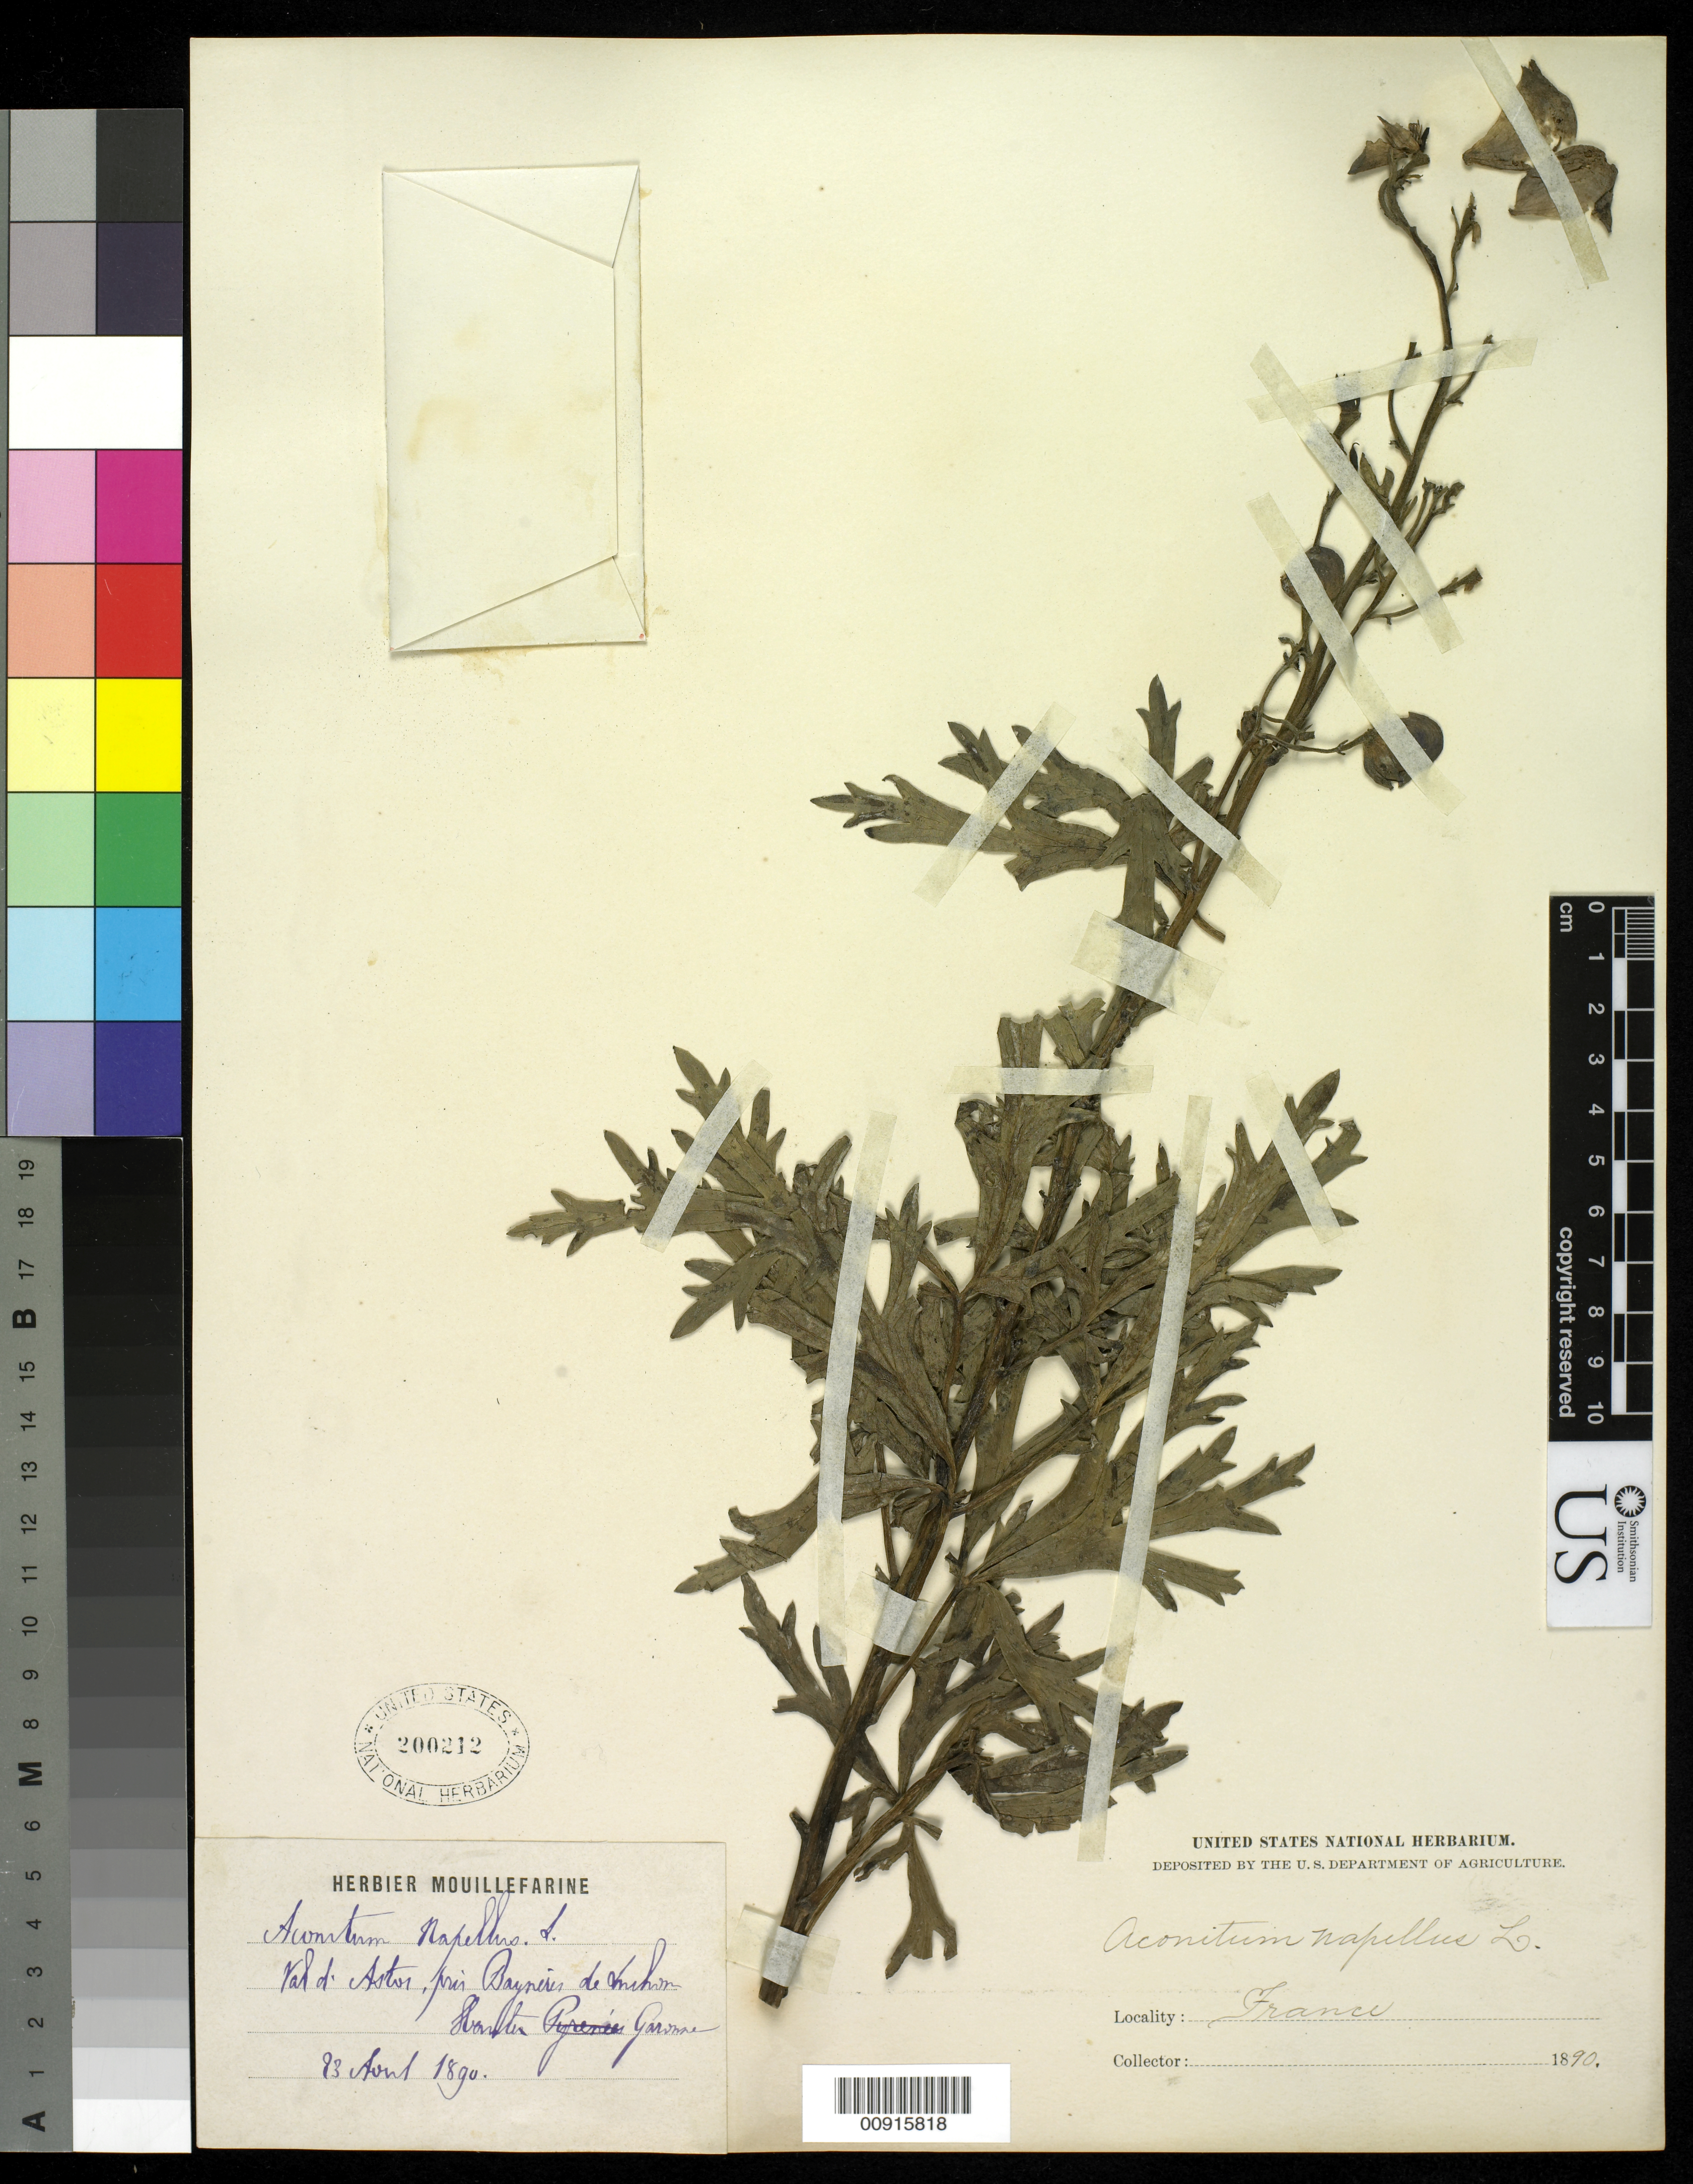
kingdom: Plantae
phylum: Tracheophyta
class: Magnoliopsida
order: Ranunculales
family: Ranunculaceae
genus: Aconitum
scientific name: Aconitum napellus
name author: L.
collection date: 1890-04-13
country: France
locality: Val d. Astor,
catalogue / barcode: US 200212